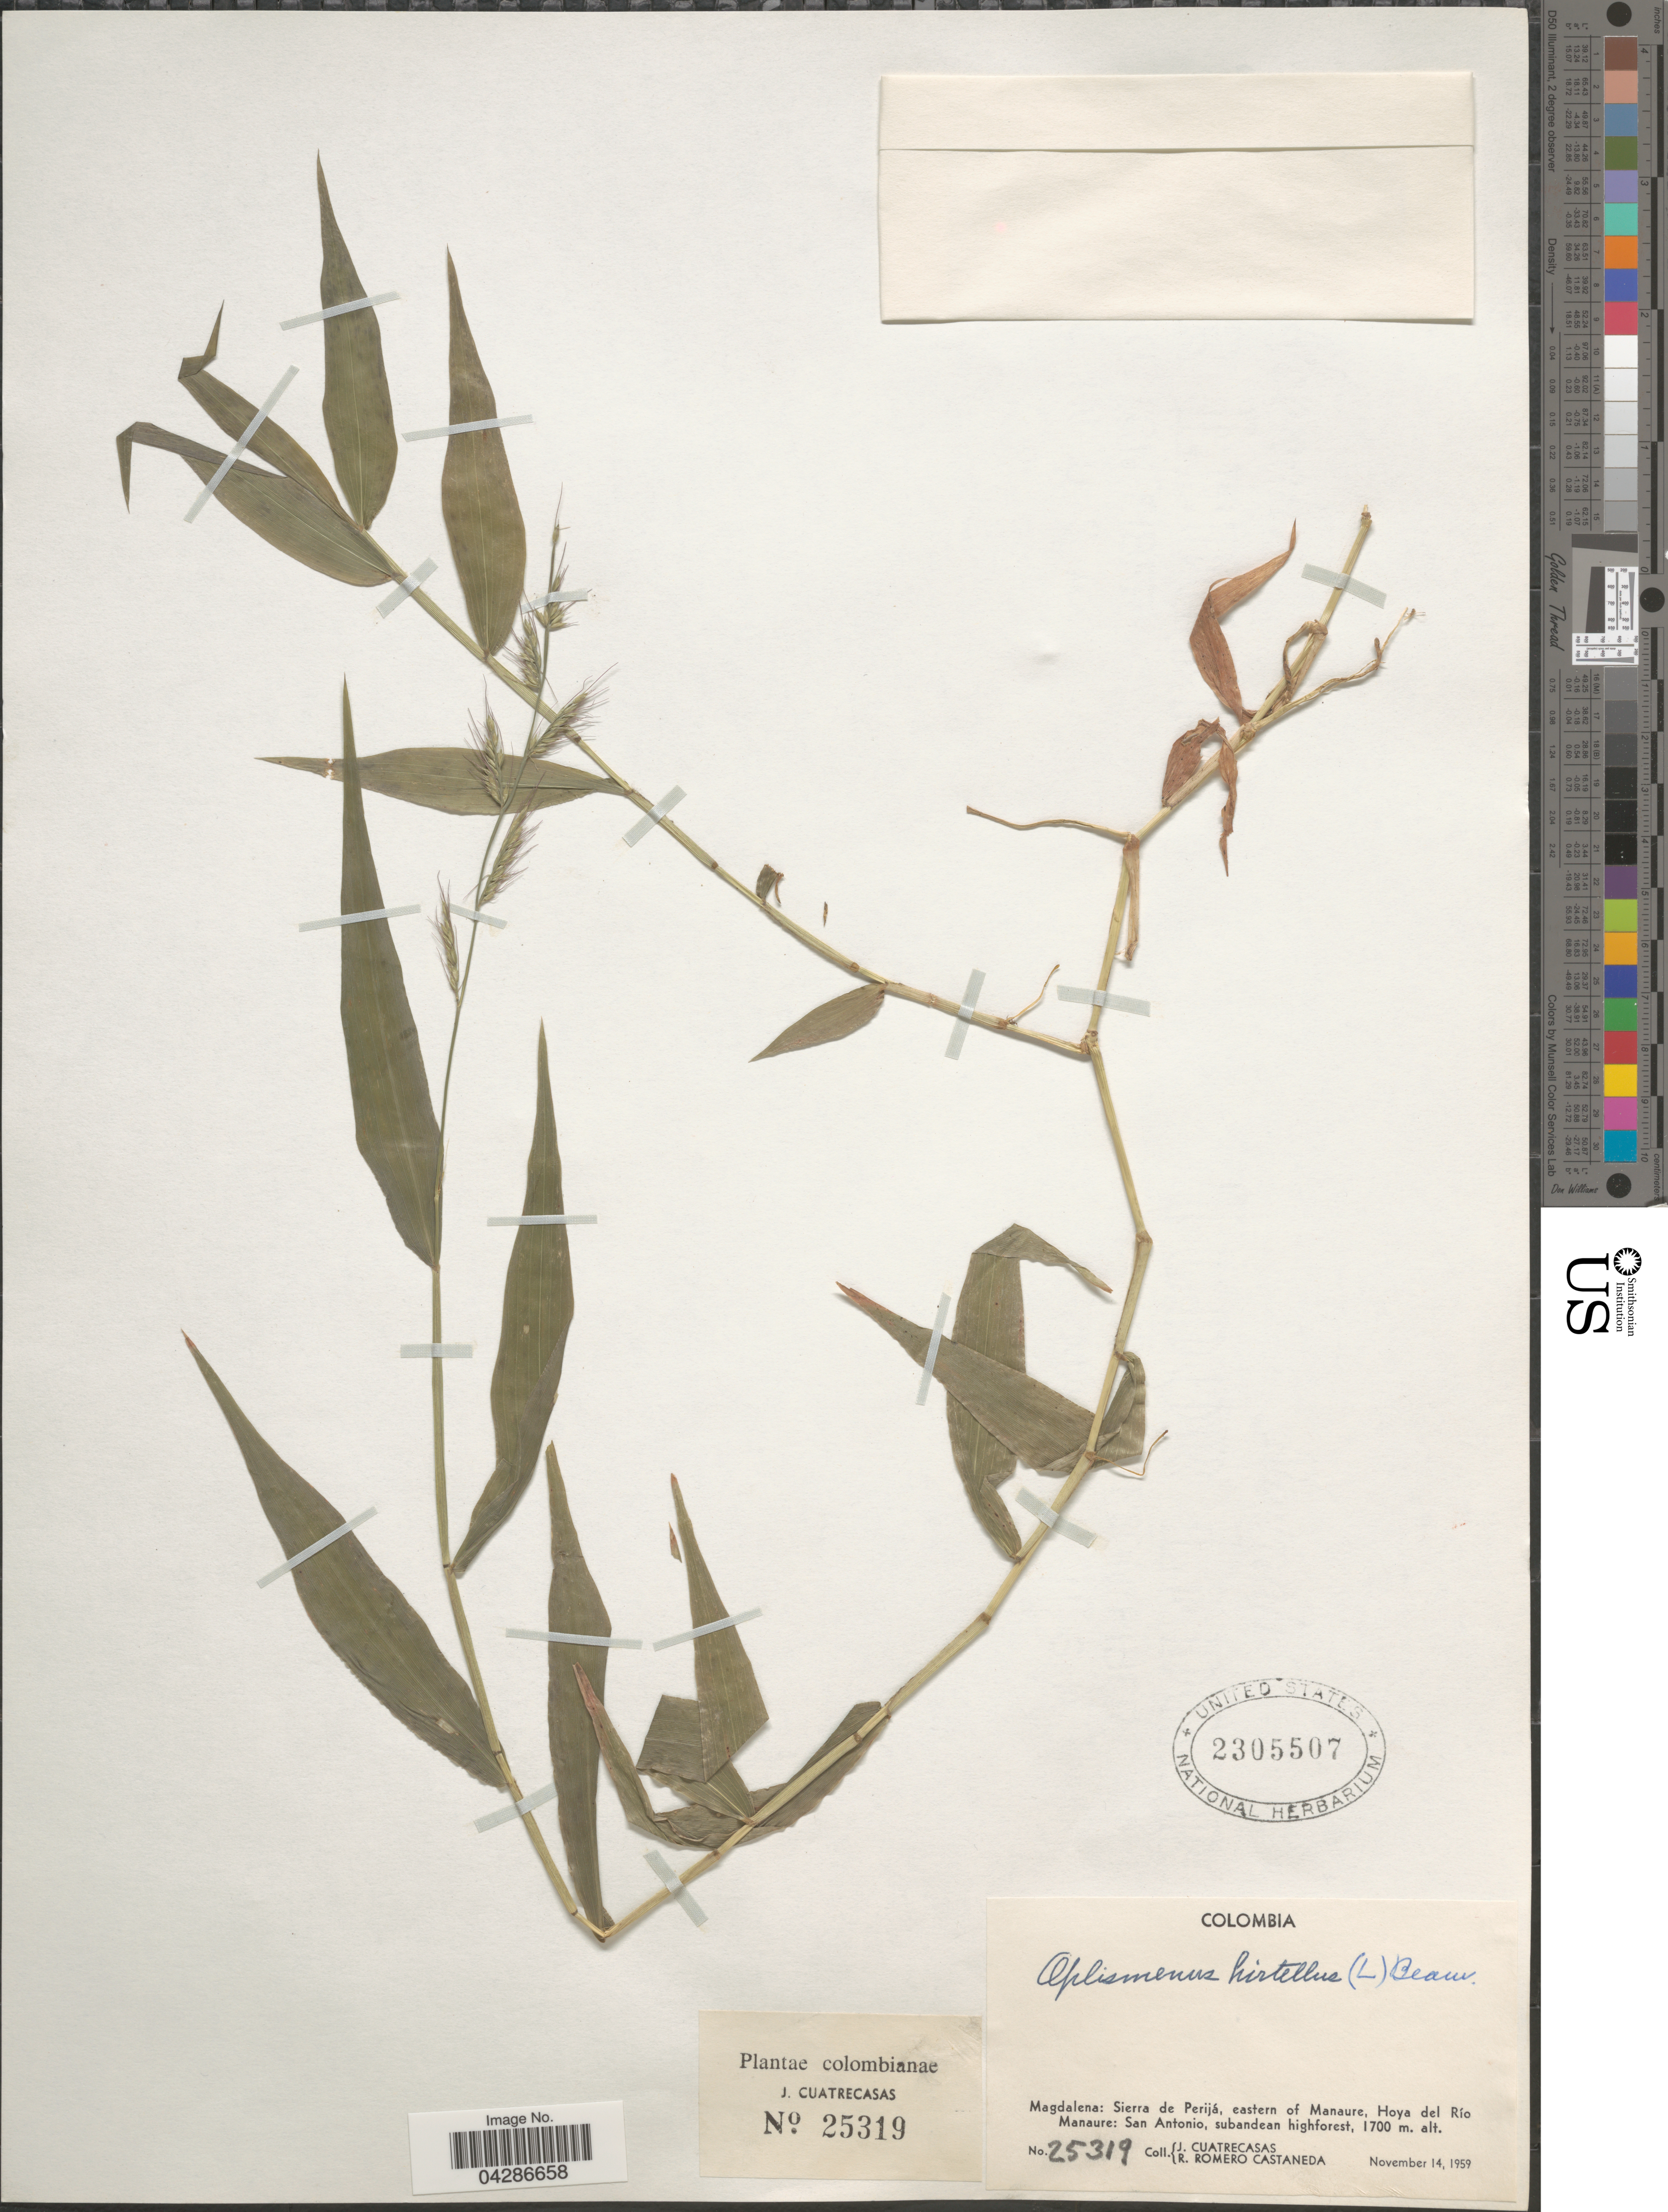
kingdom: Plantae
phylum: Tracheophyta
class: Liliopsida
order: Poales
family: Poaceae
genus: Oplismenus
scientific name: Oplismenus hirtellus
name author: (L.) P. Beauv.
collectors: J. Cuatrecasas & R. Romero Castañeda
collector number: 25319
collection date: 1959-11-14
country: Colombia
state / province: Magdalena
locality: Sierra de Perijá, eastern of Manaure, Hoya del Río Manaure: San Antonio.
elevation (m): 1700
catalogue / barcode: US 2305507